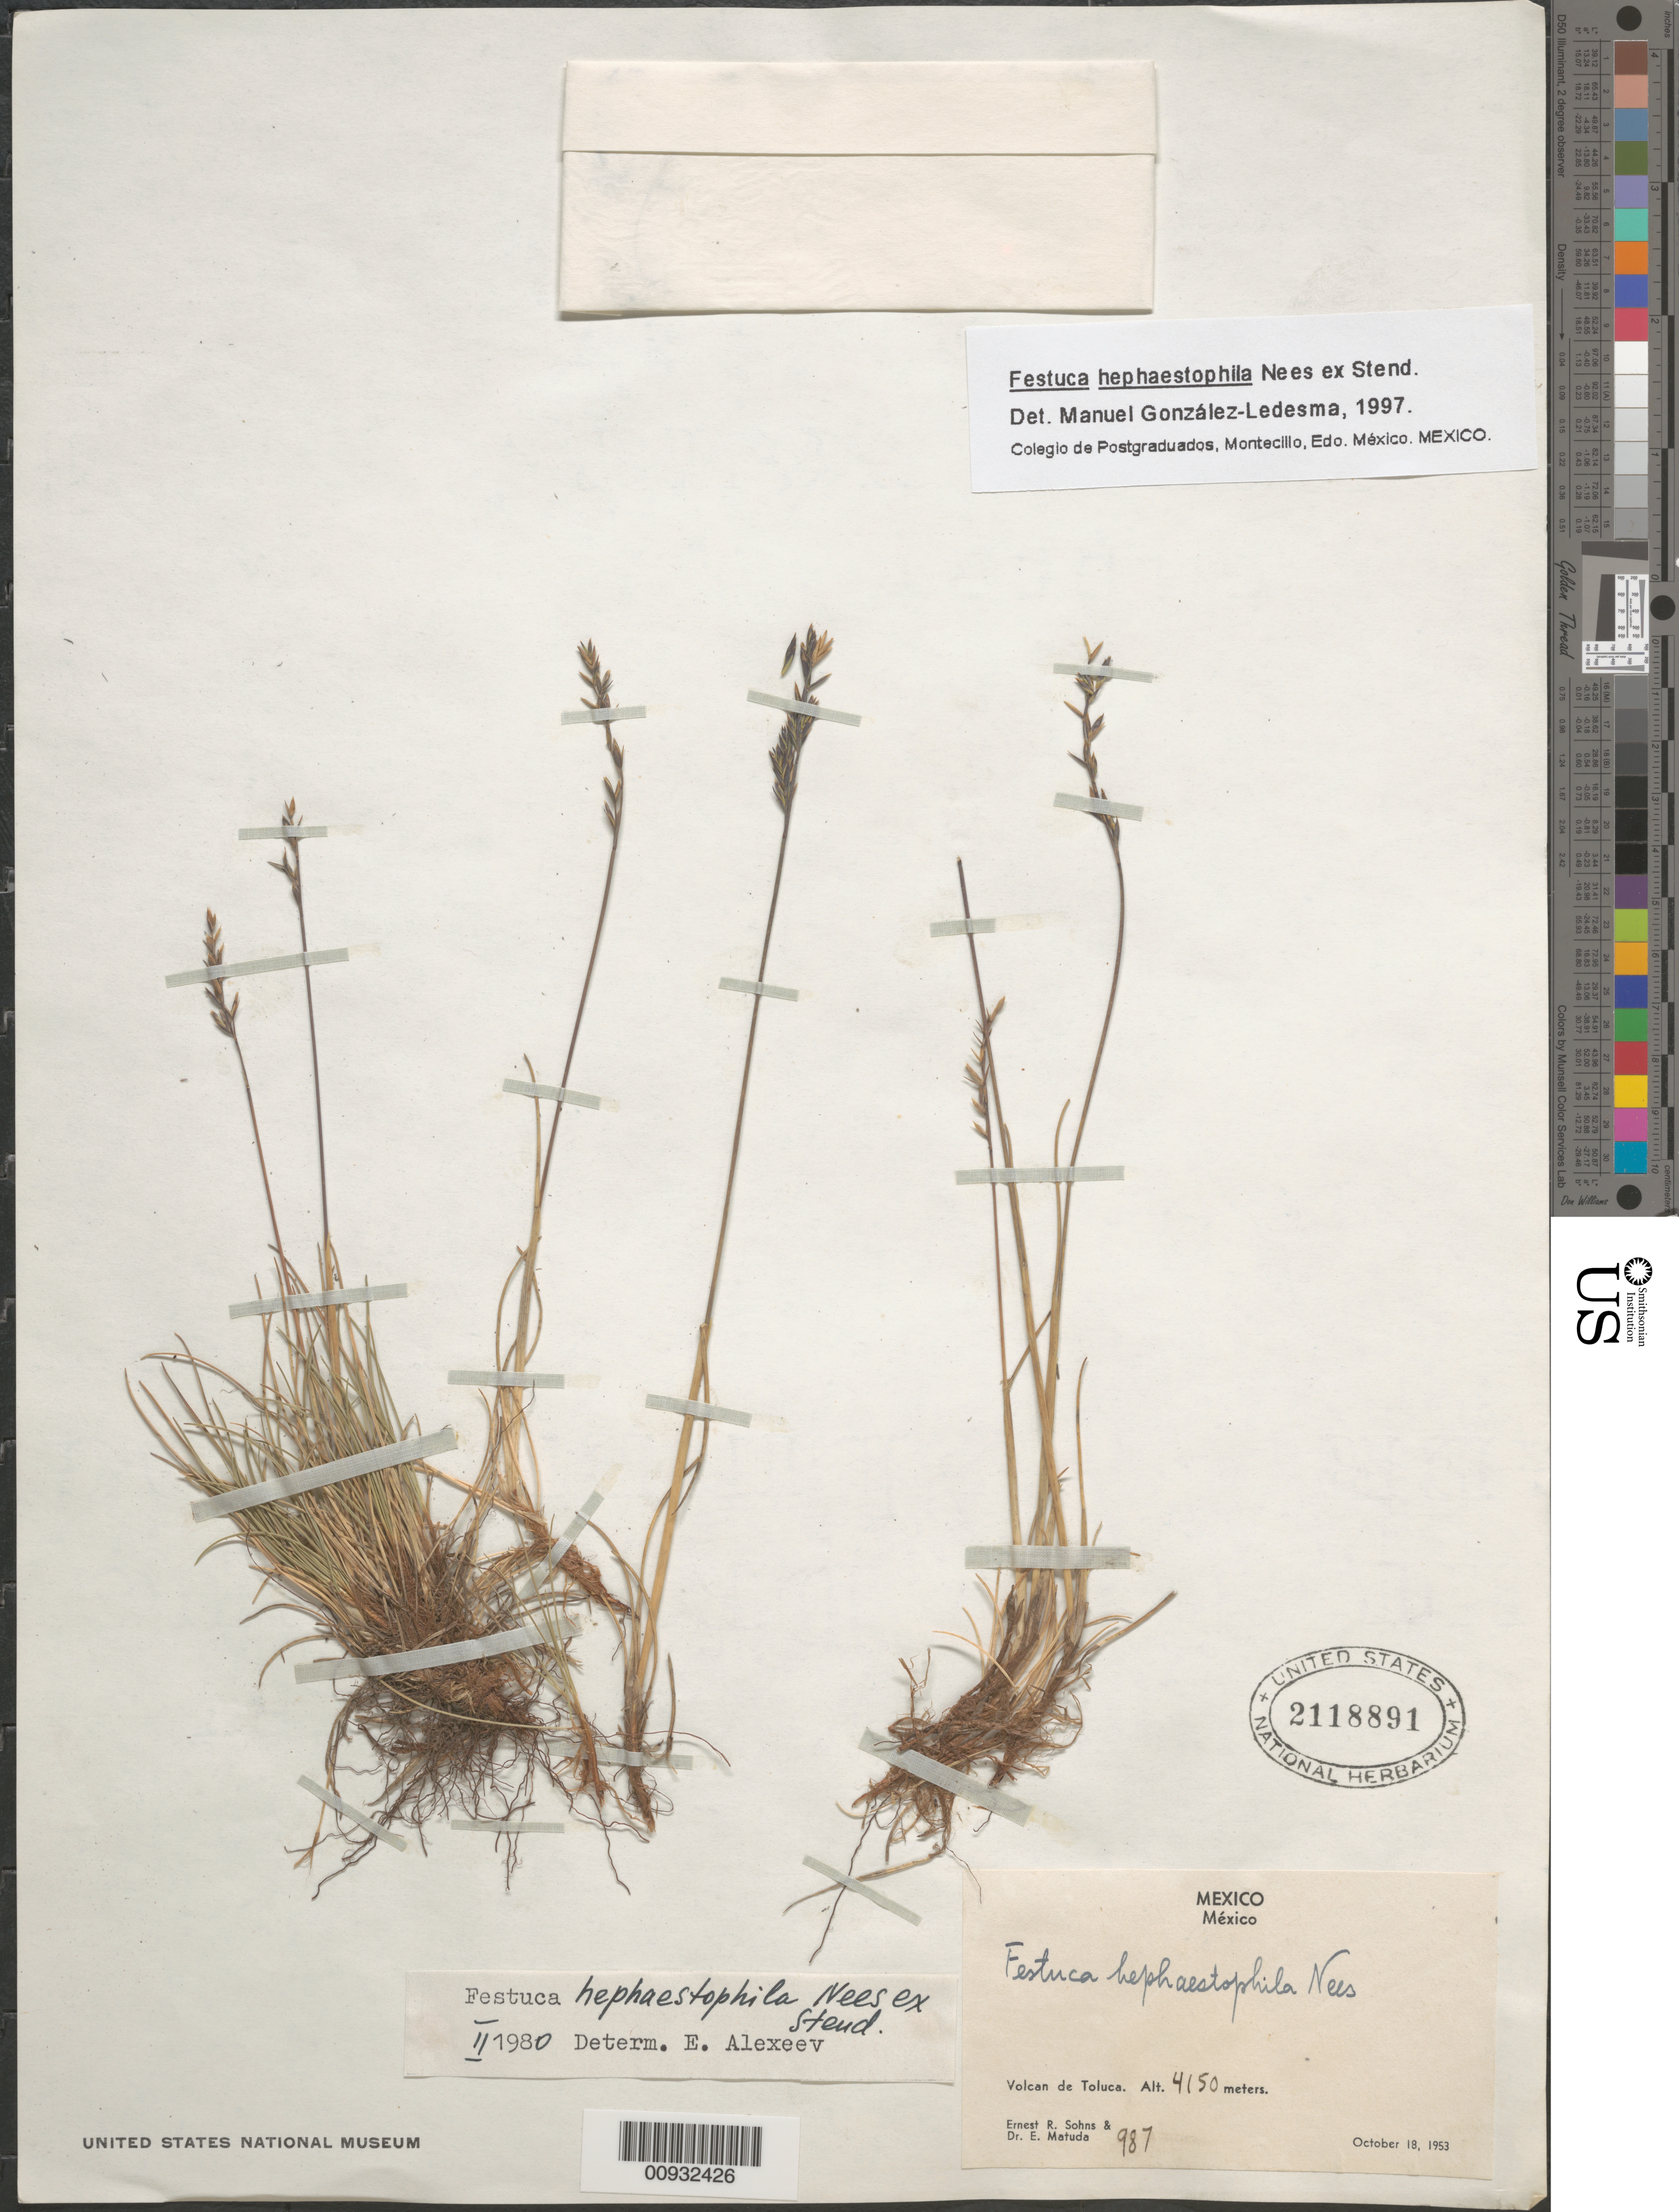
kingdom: Plantae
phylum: Tracheophyta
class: Liliopsida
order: Poales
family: Poaceae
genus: Festuca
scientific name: Festuca hephaestophila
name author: Nees ex Steud.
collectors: E. R. Sohns & E. Matuda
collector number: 987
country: Mexico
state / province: México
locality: Volcan de Toluca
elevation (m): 4150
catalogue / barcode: US 2118891